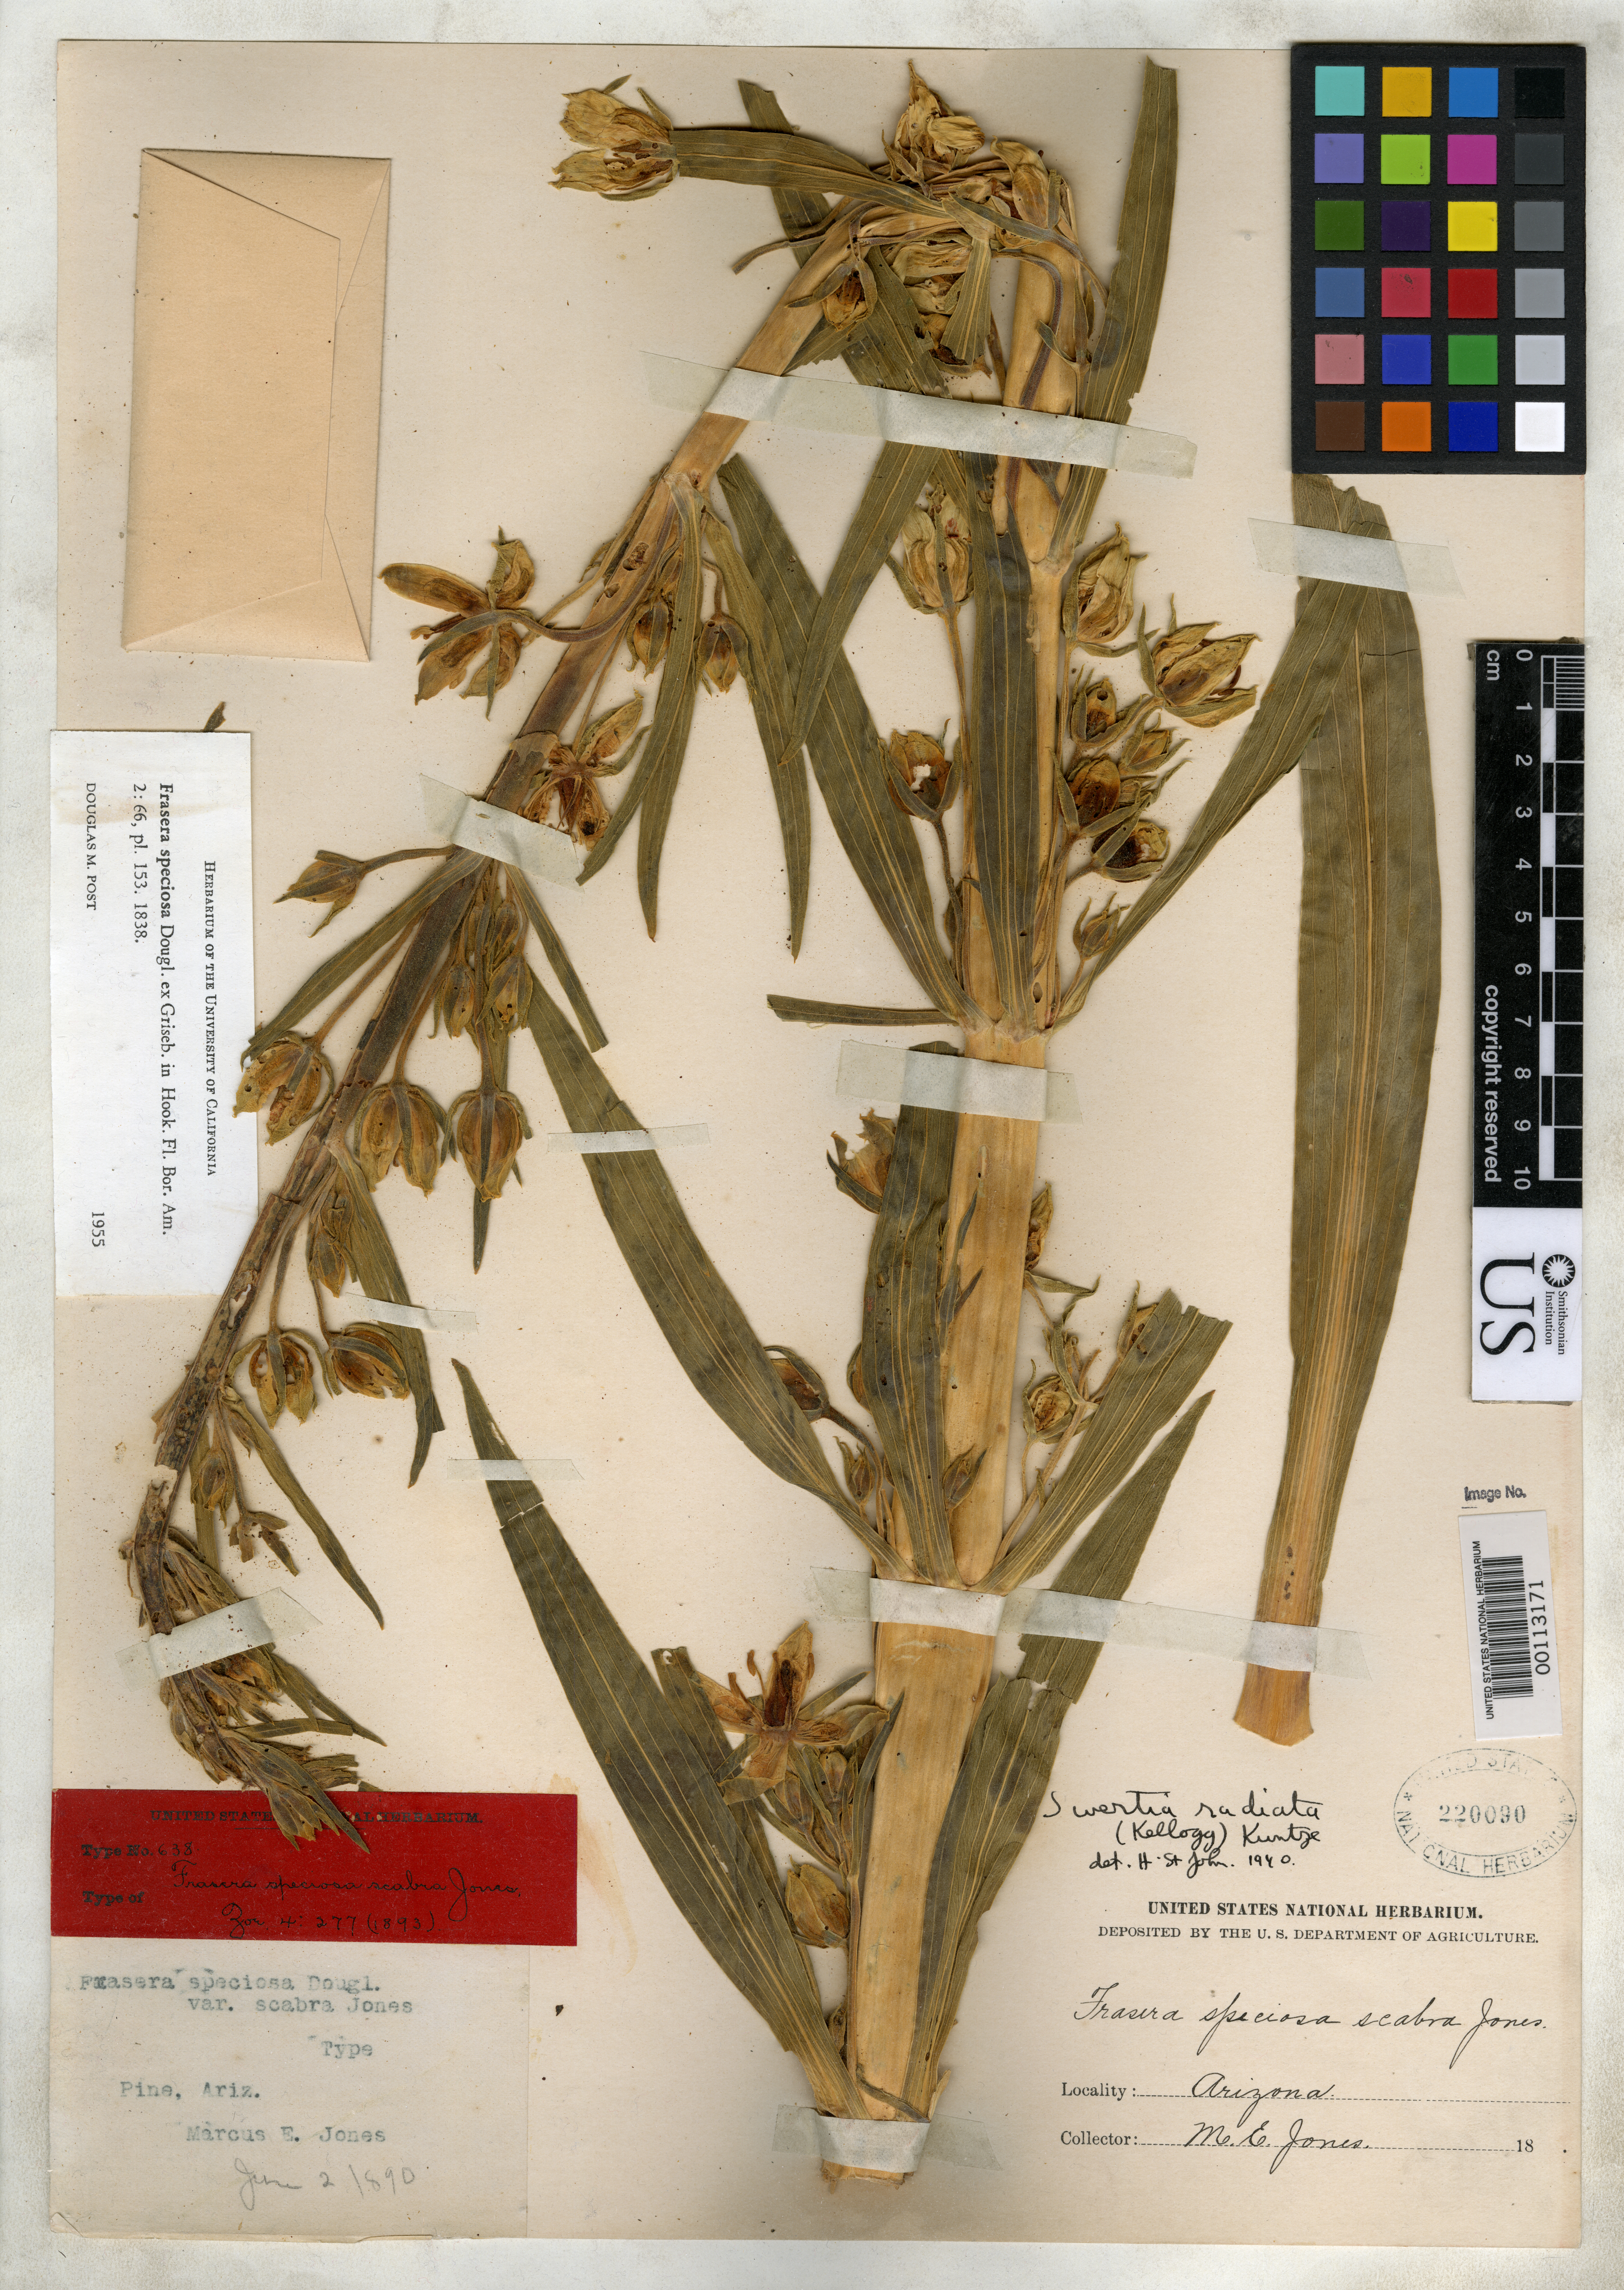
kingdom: Plantae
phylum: Tracheophyta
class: Magnoliopsida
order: Gentianales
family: Gentianaceae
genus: Frasera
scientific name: Frasera speciosa var. scabra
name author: M.E. Jones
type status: Isotype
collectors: M. E. Jones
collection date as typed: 02 Jun 1890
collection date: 1890-06-02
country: United States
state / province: Arizona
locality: Mogollon Mesa, at Pine.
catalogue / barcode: US 220090